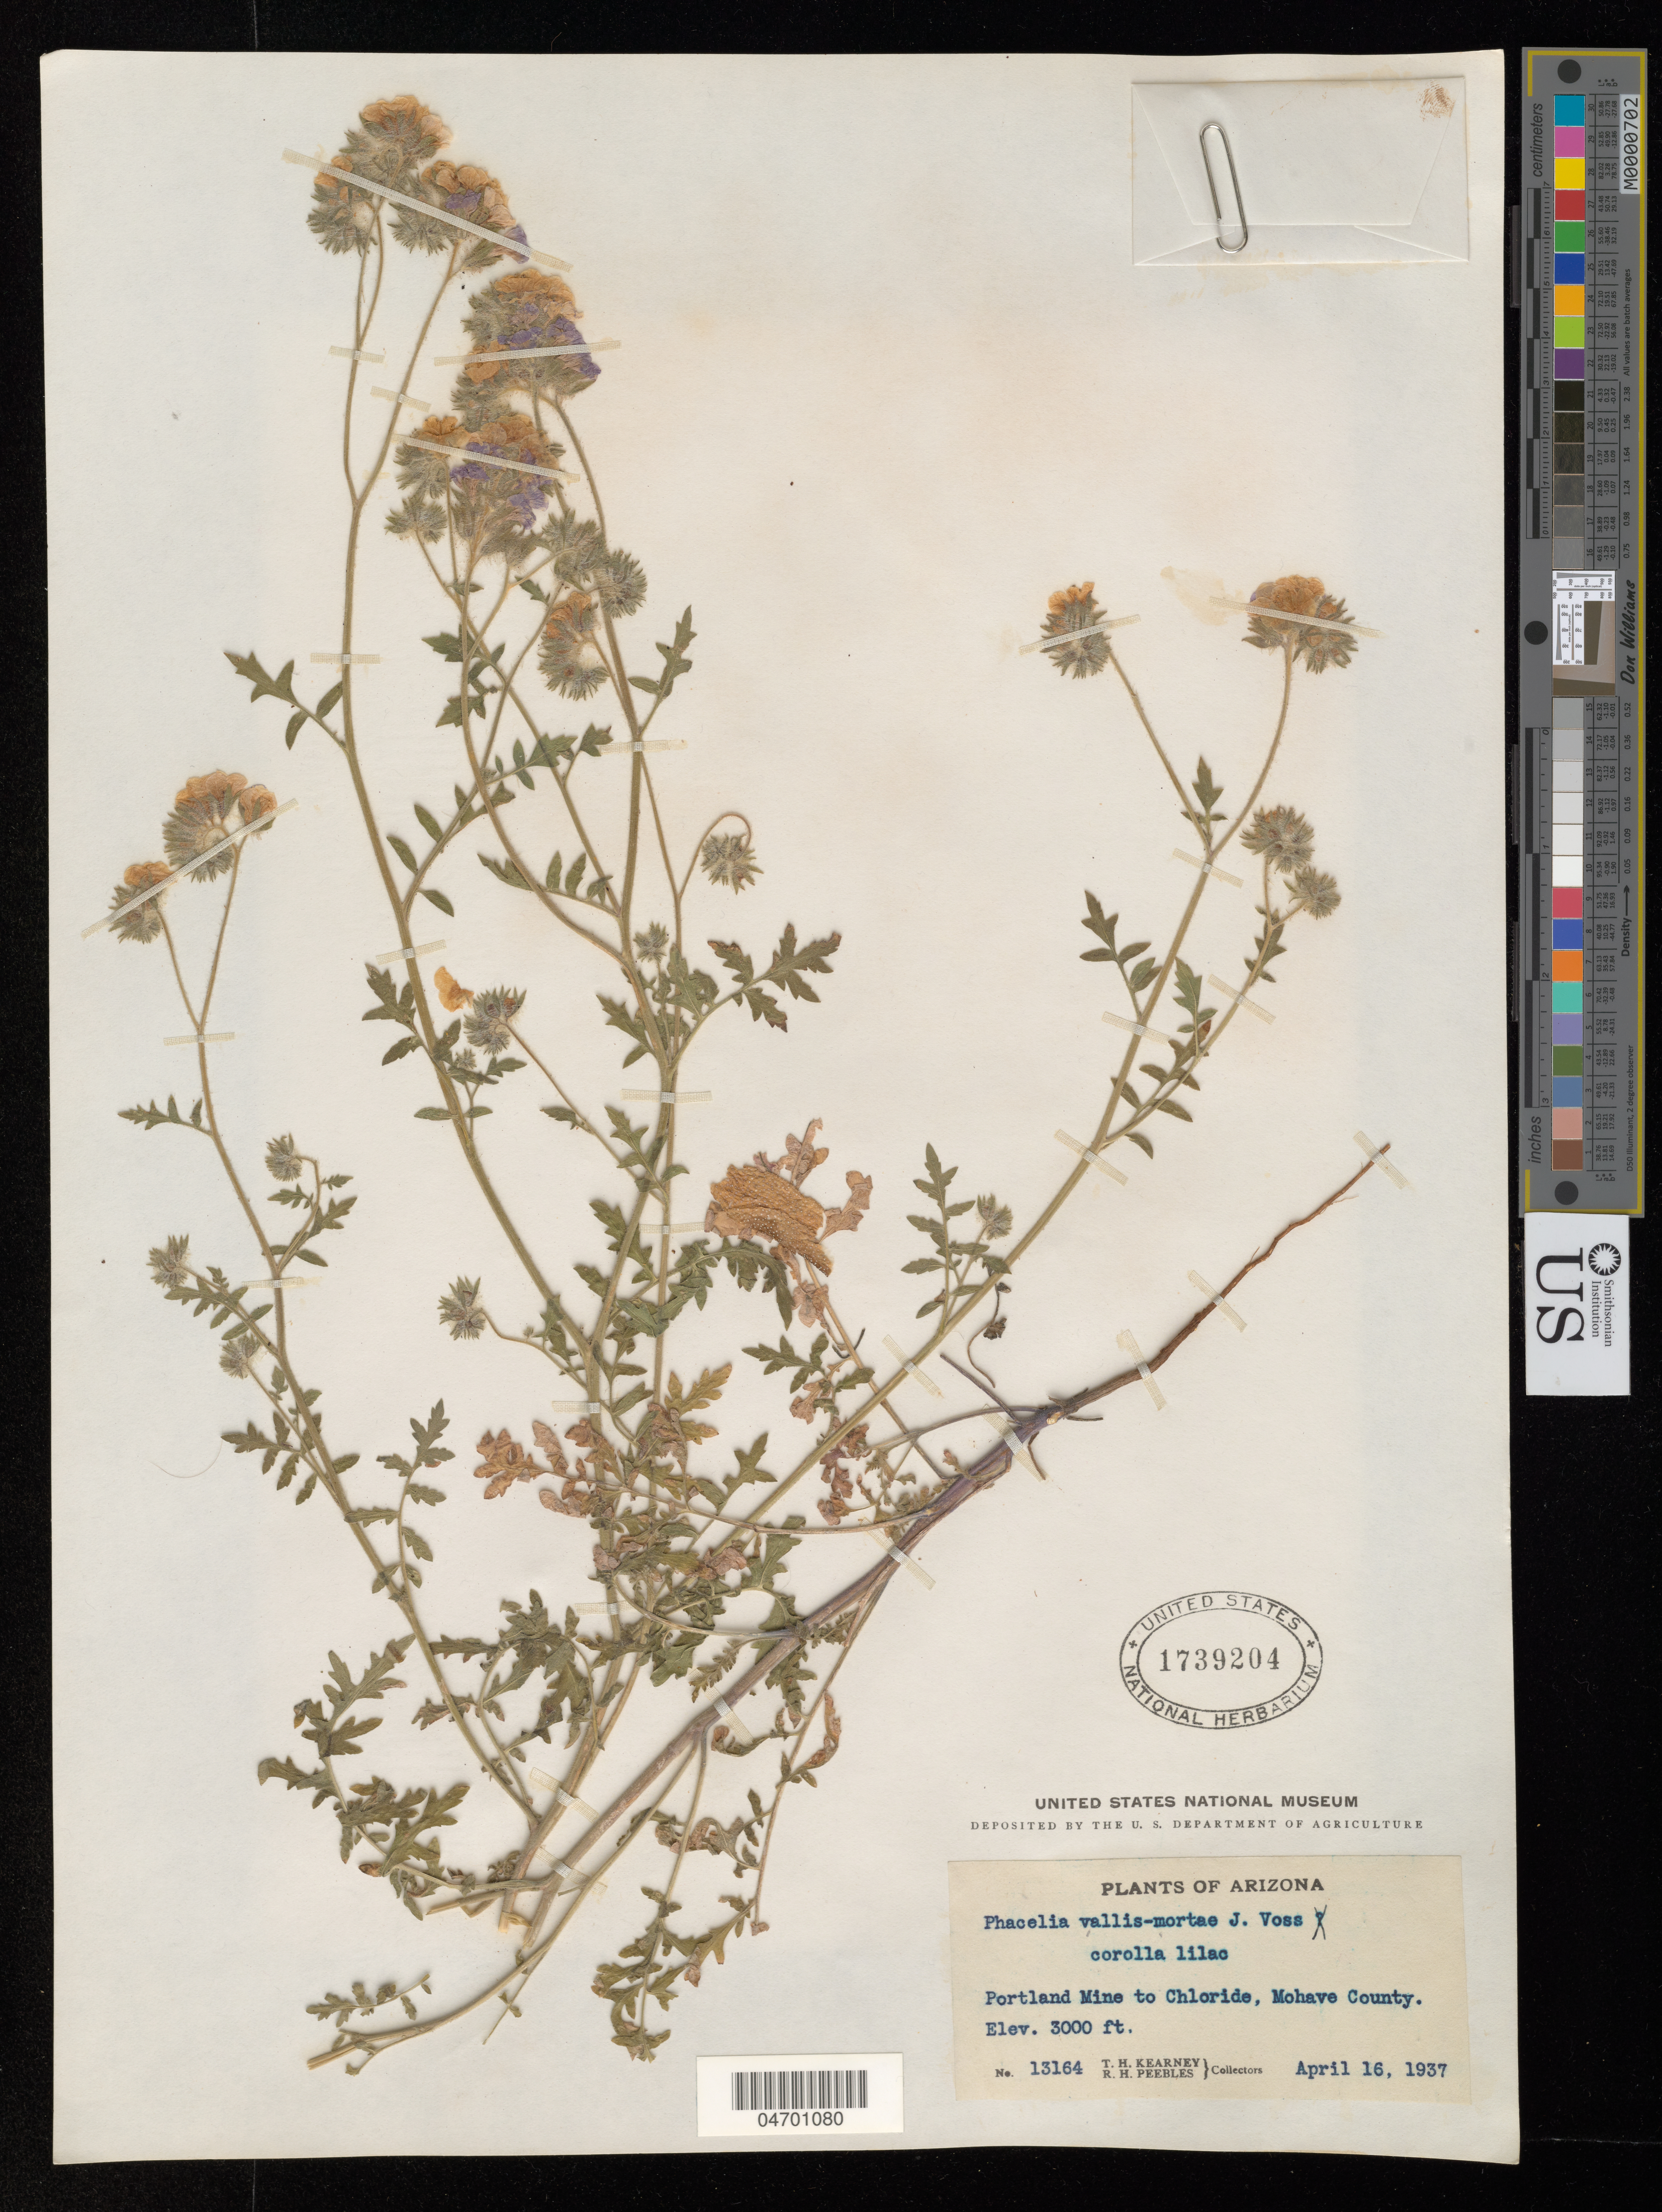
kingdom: Plantae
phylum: Tracheophyta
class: Magnoliopsida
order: Boraginales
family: Hydrophyllaceae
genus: Phacelia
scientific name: Phacelia vallis-mortae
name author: J.W. Voss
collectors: T. H. Kearney & R. H. Peebles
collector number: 13164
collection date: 1937-04-16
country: United States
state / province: Arizona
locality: Portland Mine to Chloride, Mohave County.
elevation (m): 914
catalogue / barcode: US 1739204